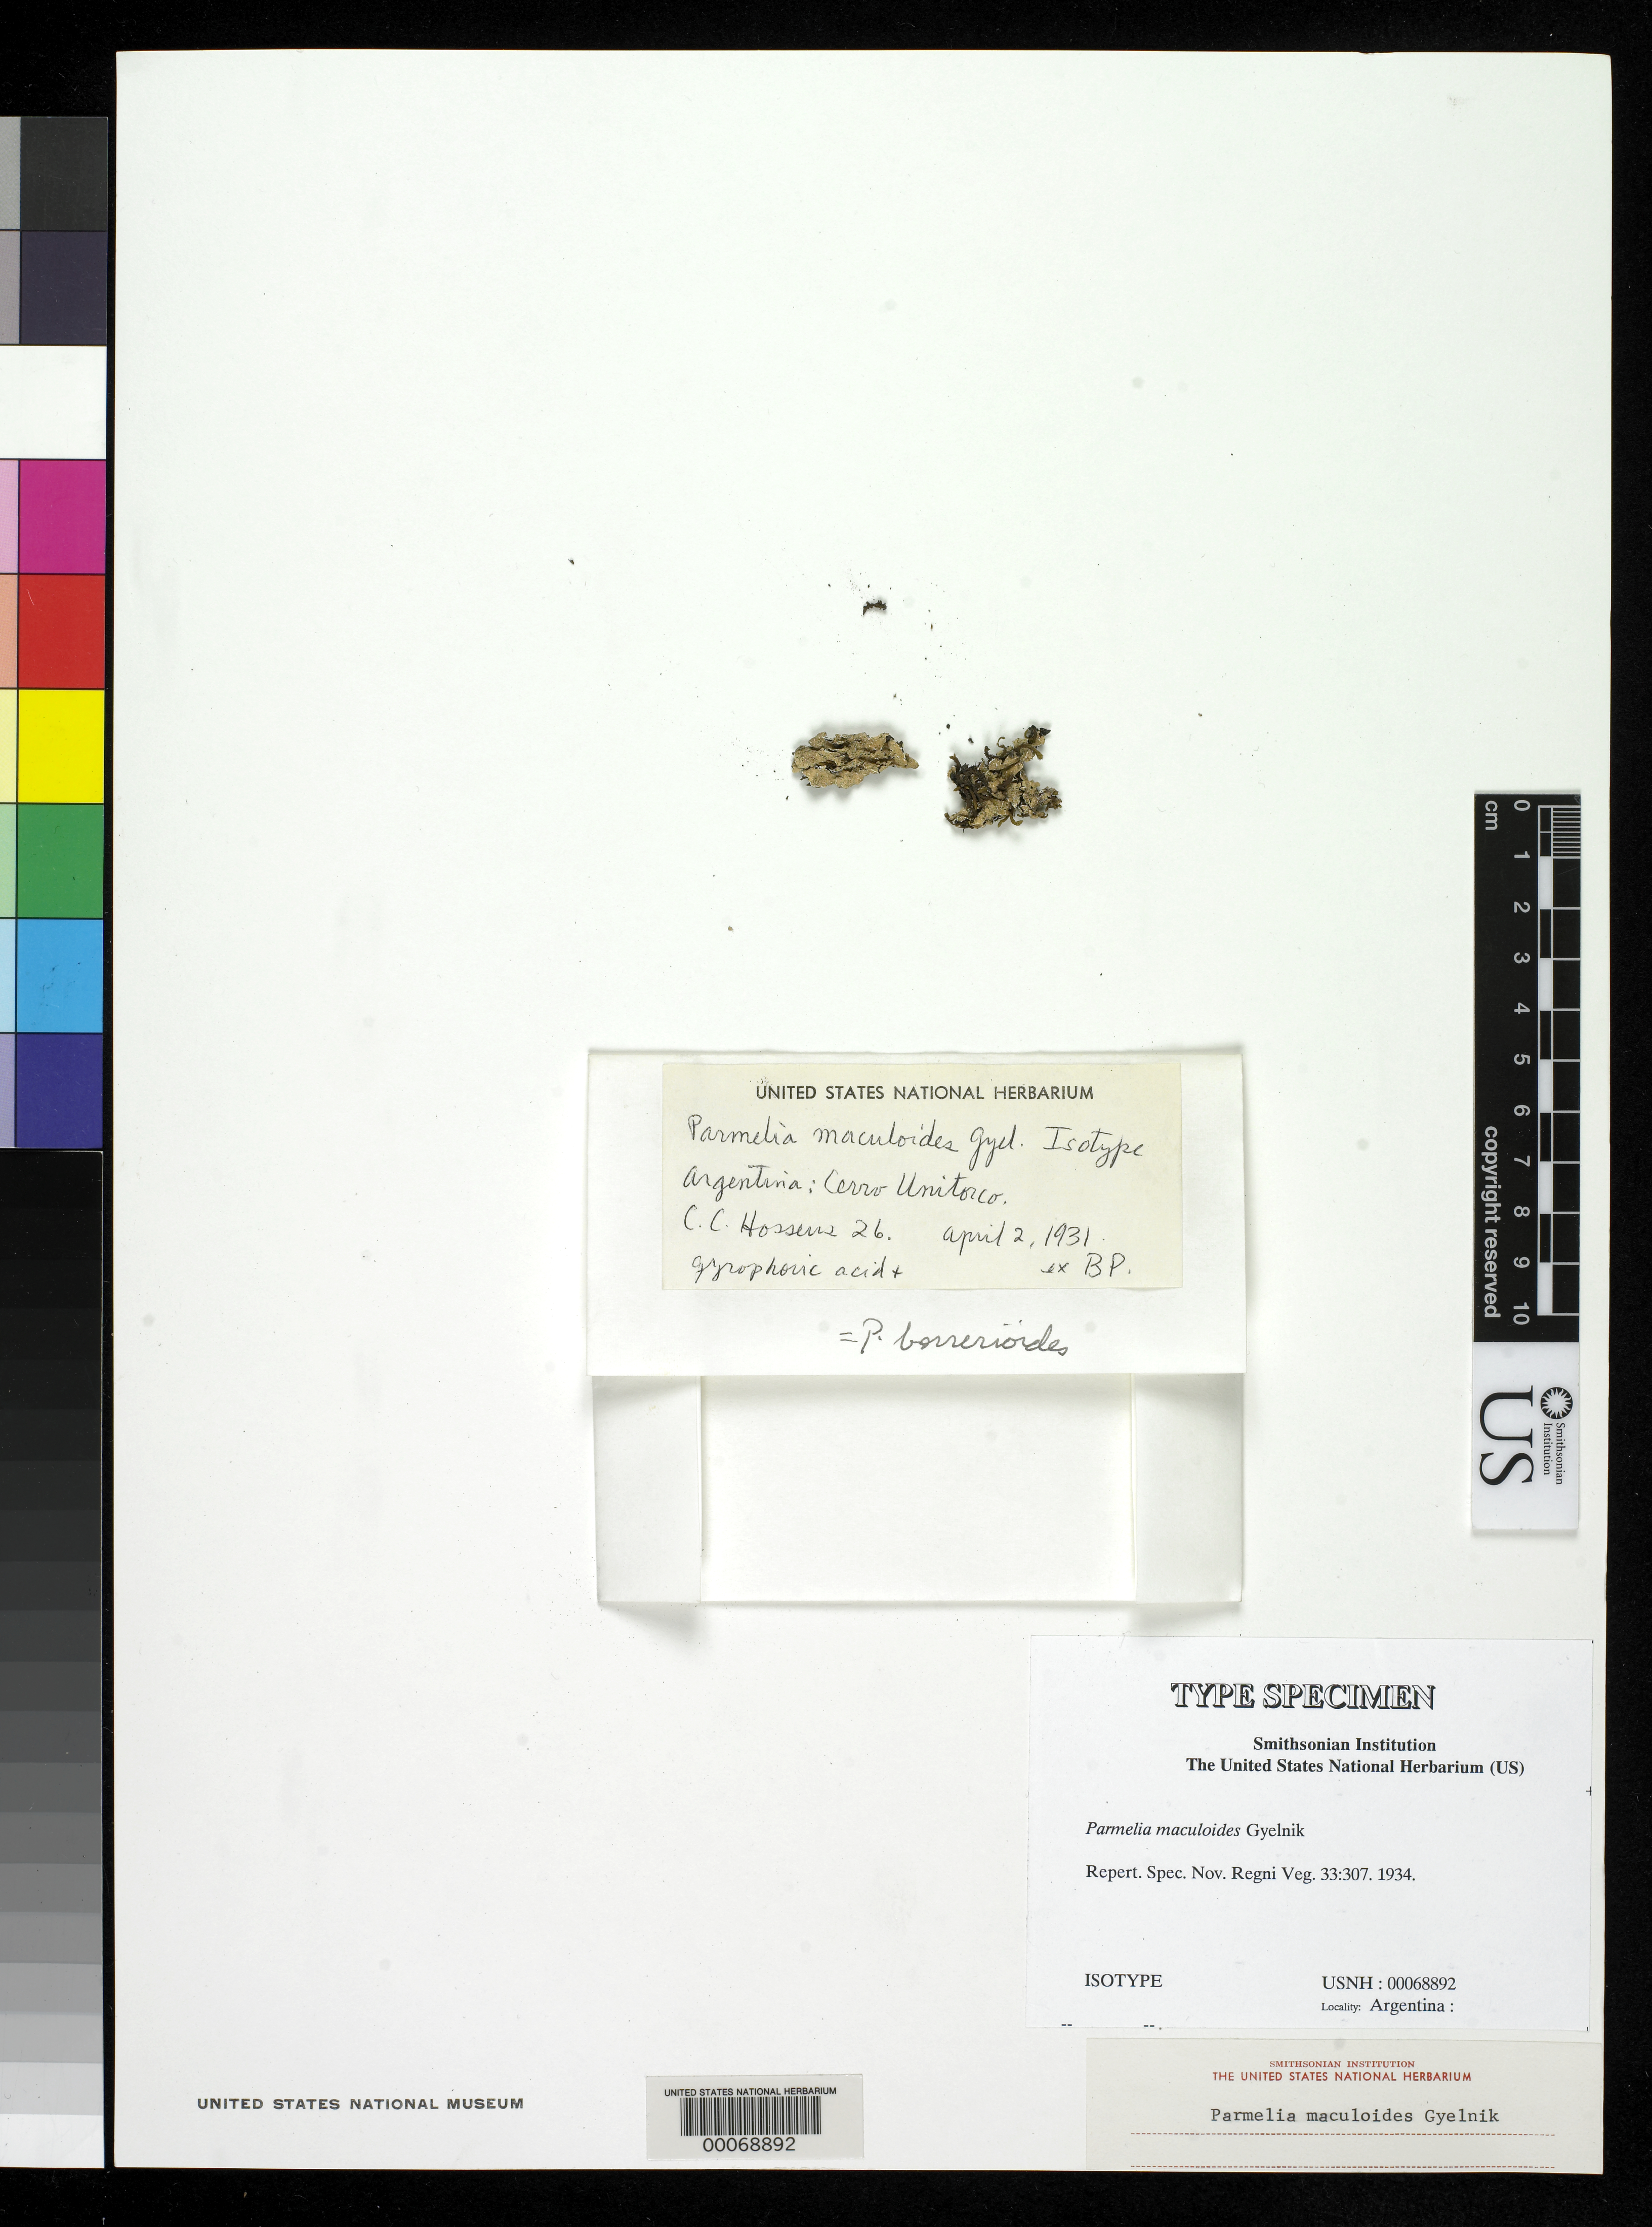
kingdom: Fungi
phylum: Ascomycota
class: Lecanoromycetes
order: Lecanorales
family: Parmeliaceae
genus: Parmelia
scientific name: Parmelia maculoides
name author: Gyeln.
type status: Isotype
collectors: C. Hosseus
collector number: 26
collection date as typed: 02 Apr 1931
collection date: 1931-04-02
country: Argentina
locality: Cerro Uritorco.